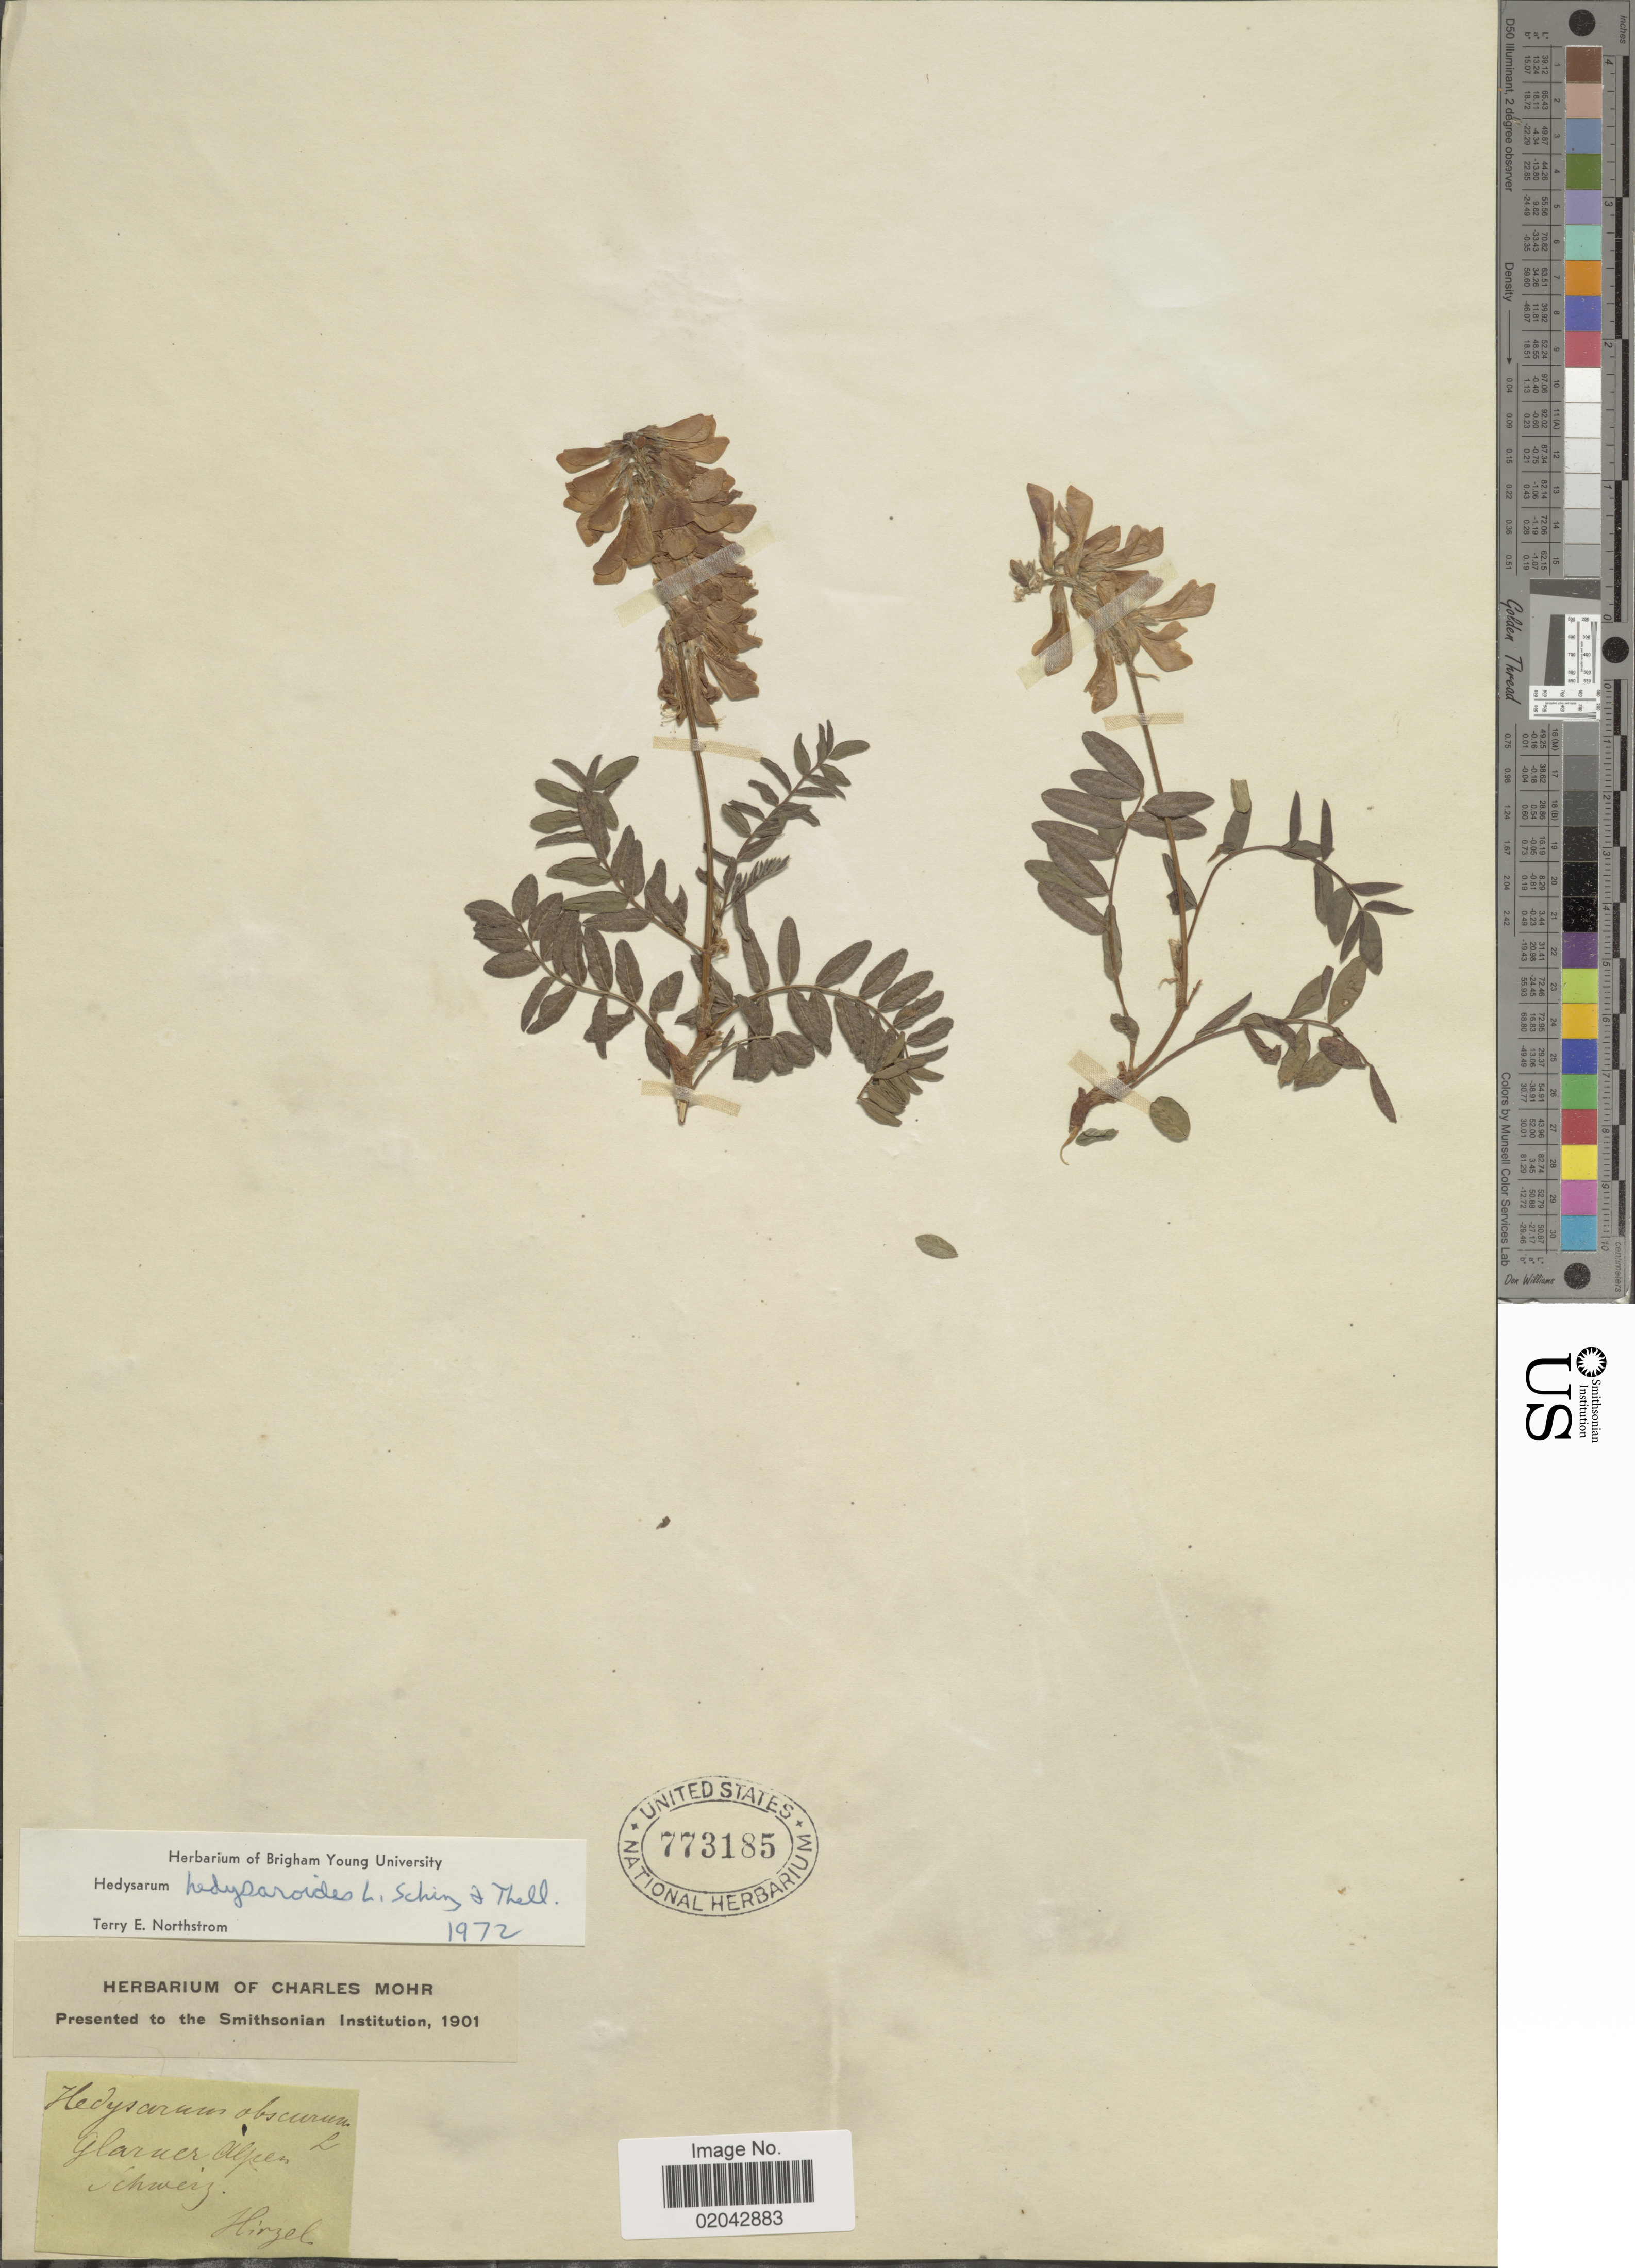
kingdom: Plantae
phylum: Tracheophyta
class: Magnoliopsida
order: Fabales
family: Fabaceae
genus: Hedysarum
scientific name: Hedysarum hedysaroides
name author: (L.) Schinz & Thell.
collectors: Hirzel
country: Switzerland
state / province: Schwyz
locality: Glaruer Alpen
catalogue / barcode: US 773185